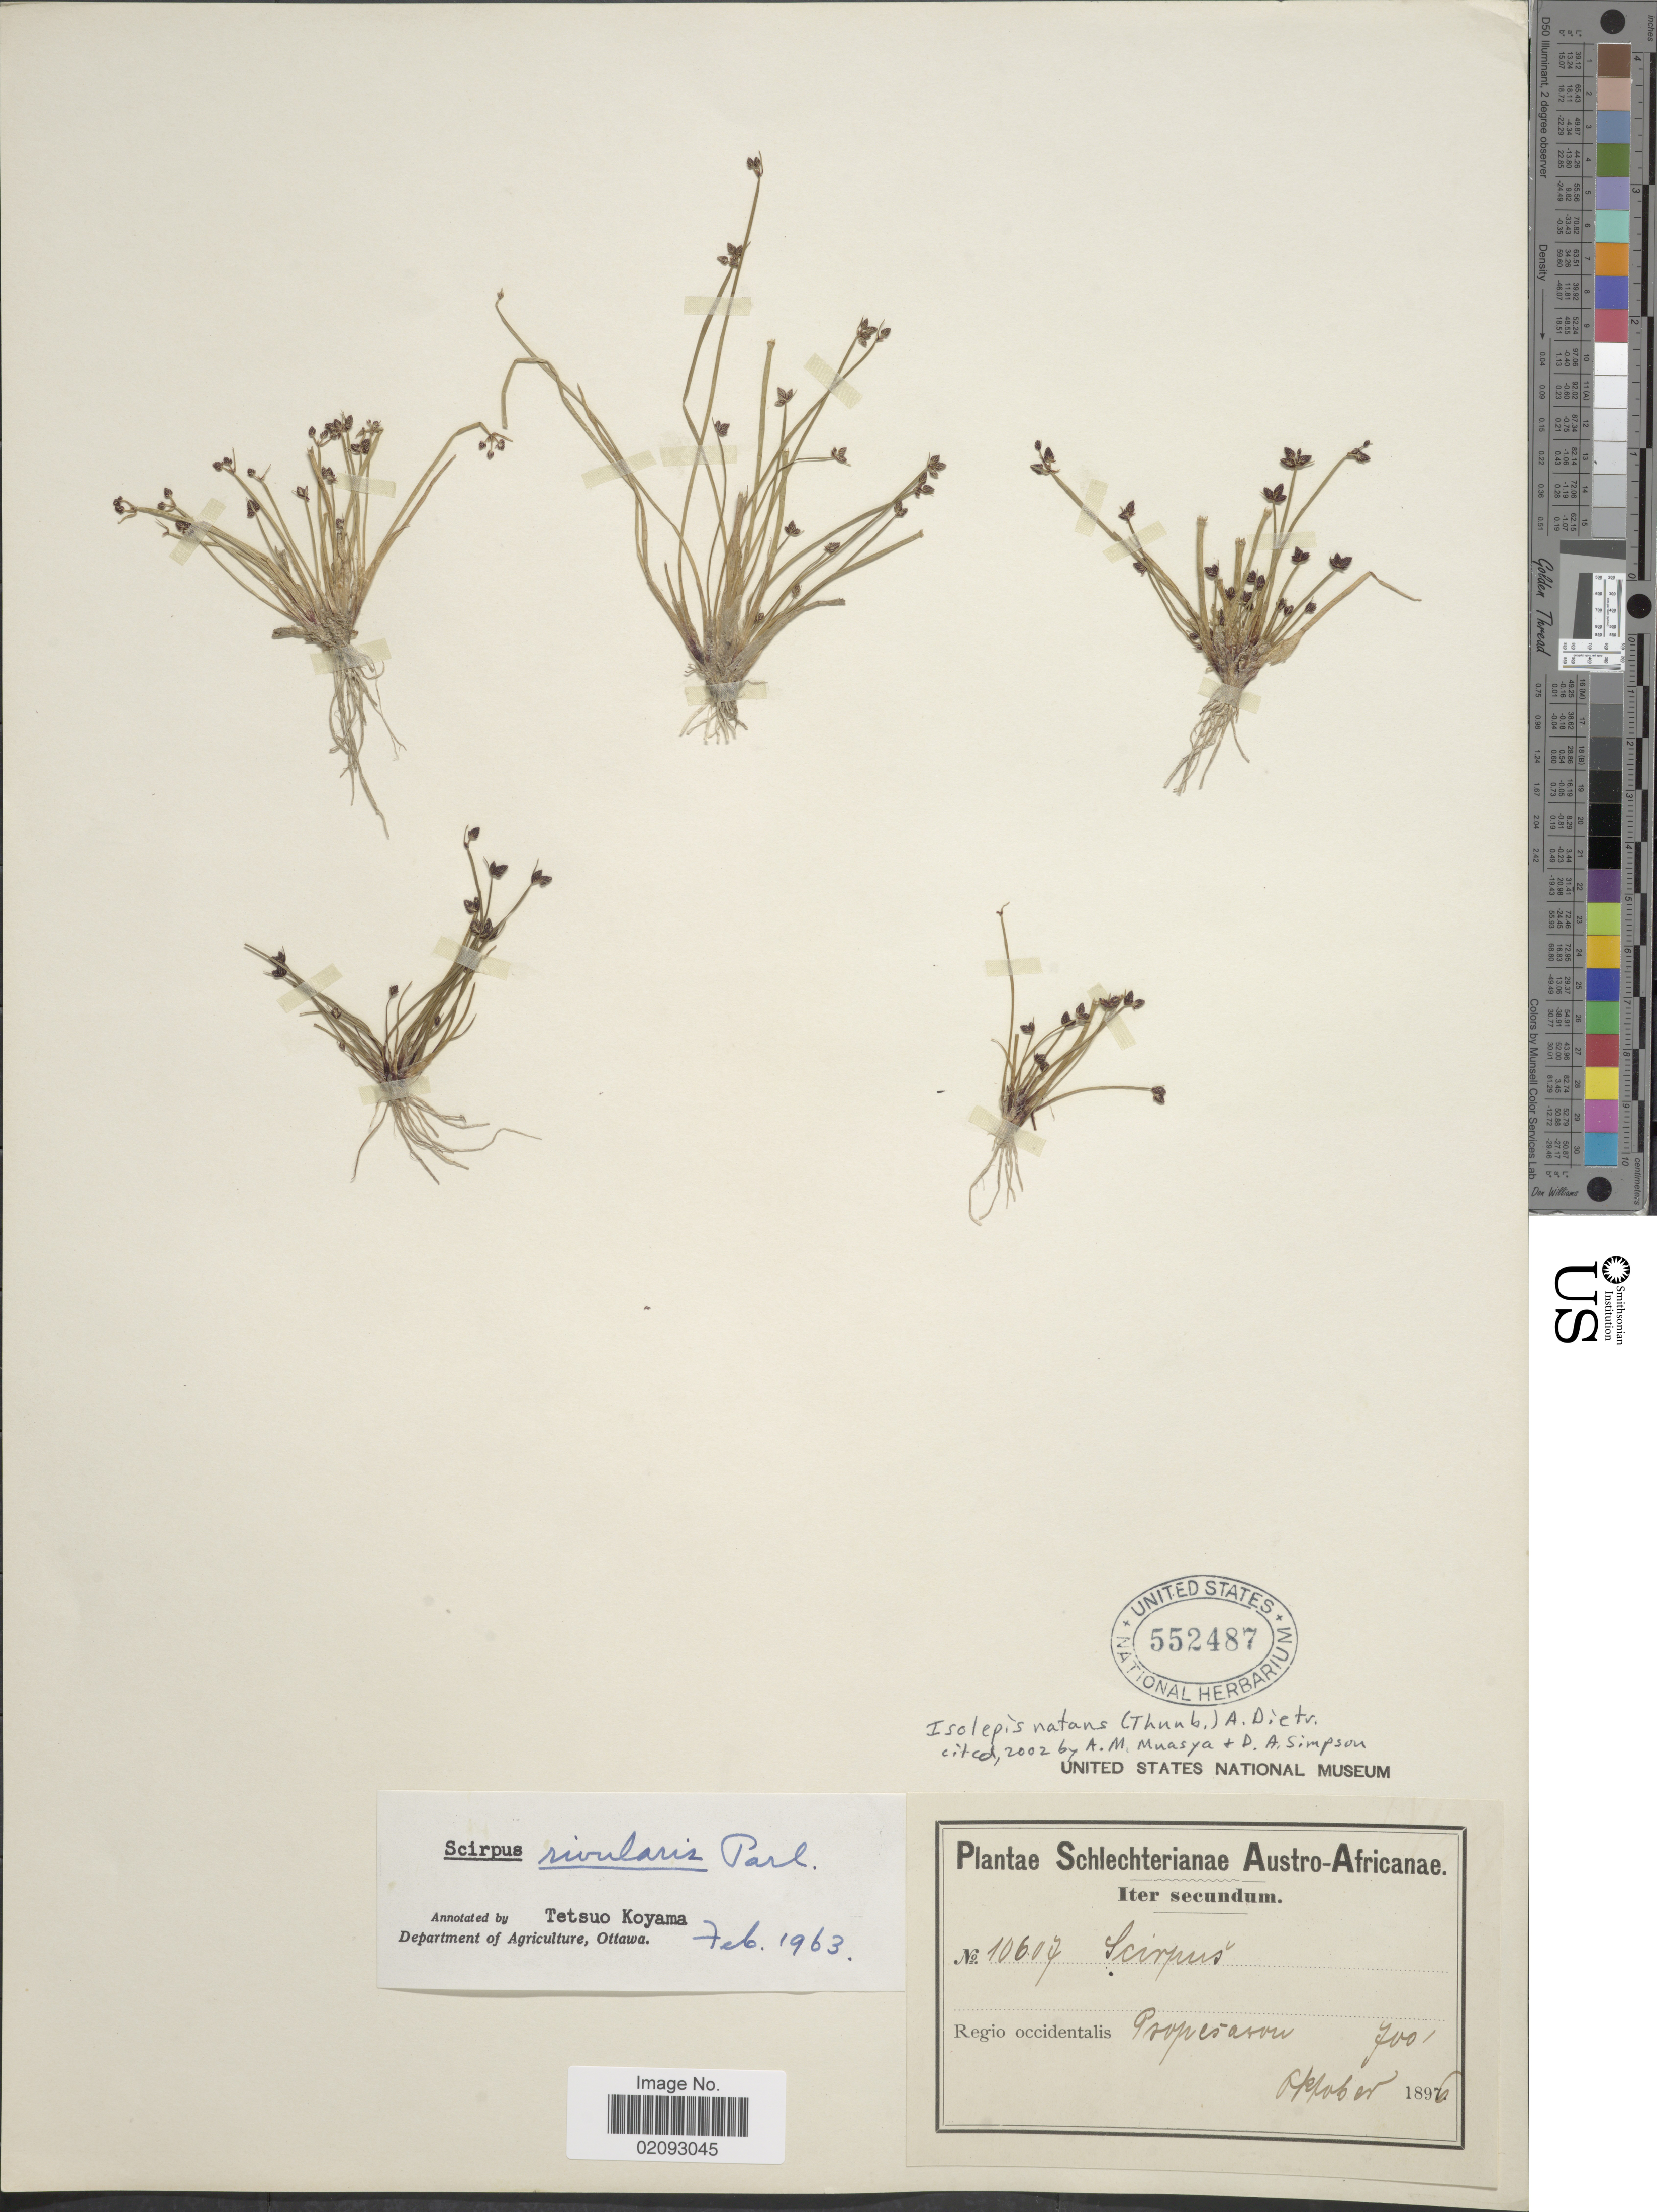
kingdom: Plantae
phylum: Tracheophyta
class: Liliopsida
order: Poales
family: Cyperaceae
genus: Isolepis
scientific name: Isolepis natans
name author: (Thunb.) A. Dietr.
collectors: Schlechter, --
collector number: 10607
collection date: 1896-10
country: South Africa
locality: Austro-Africanae, Regio occidentalis Propesaxon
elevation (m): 213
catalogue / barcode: US 552487